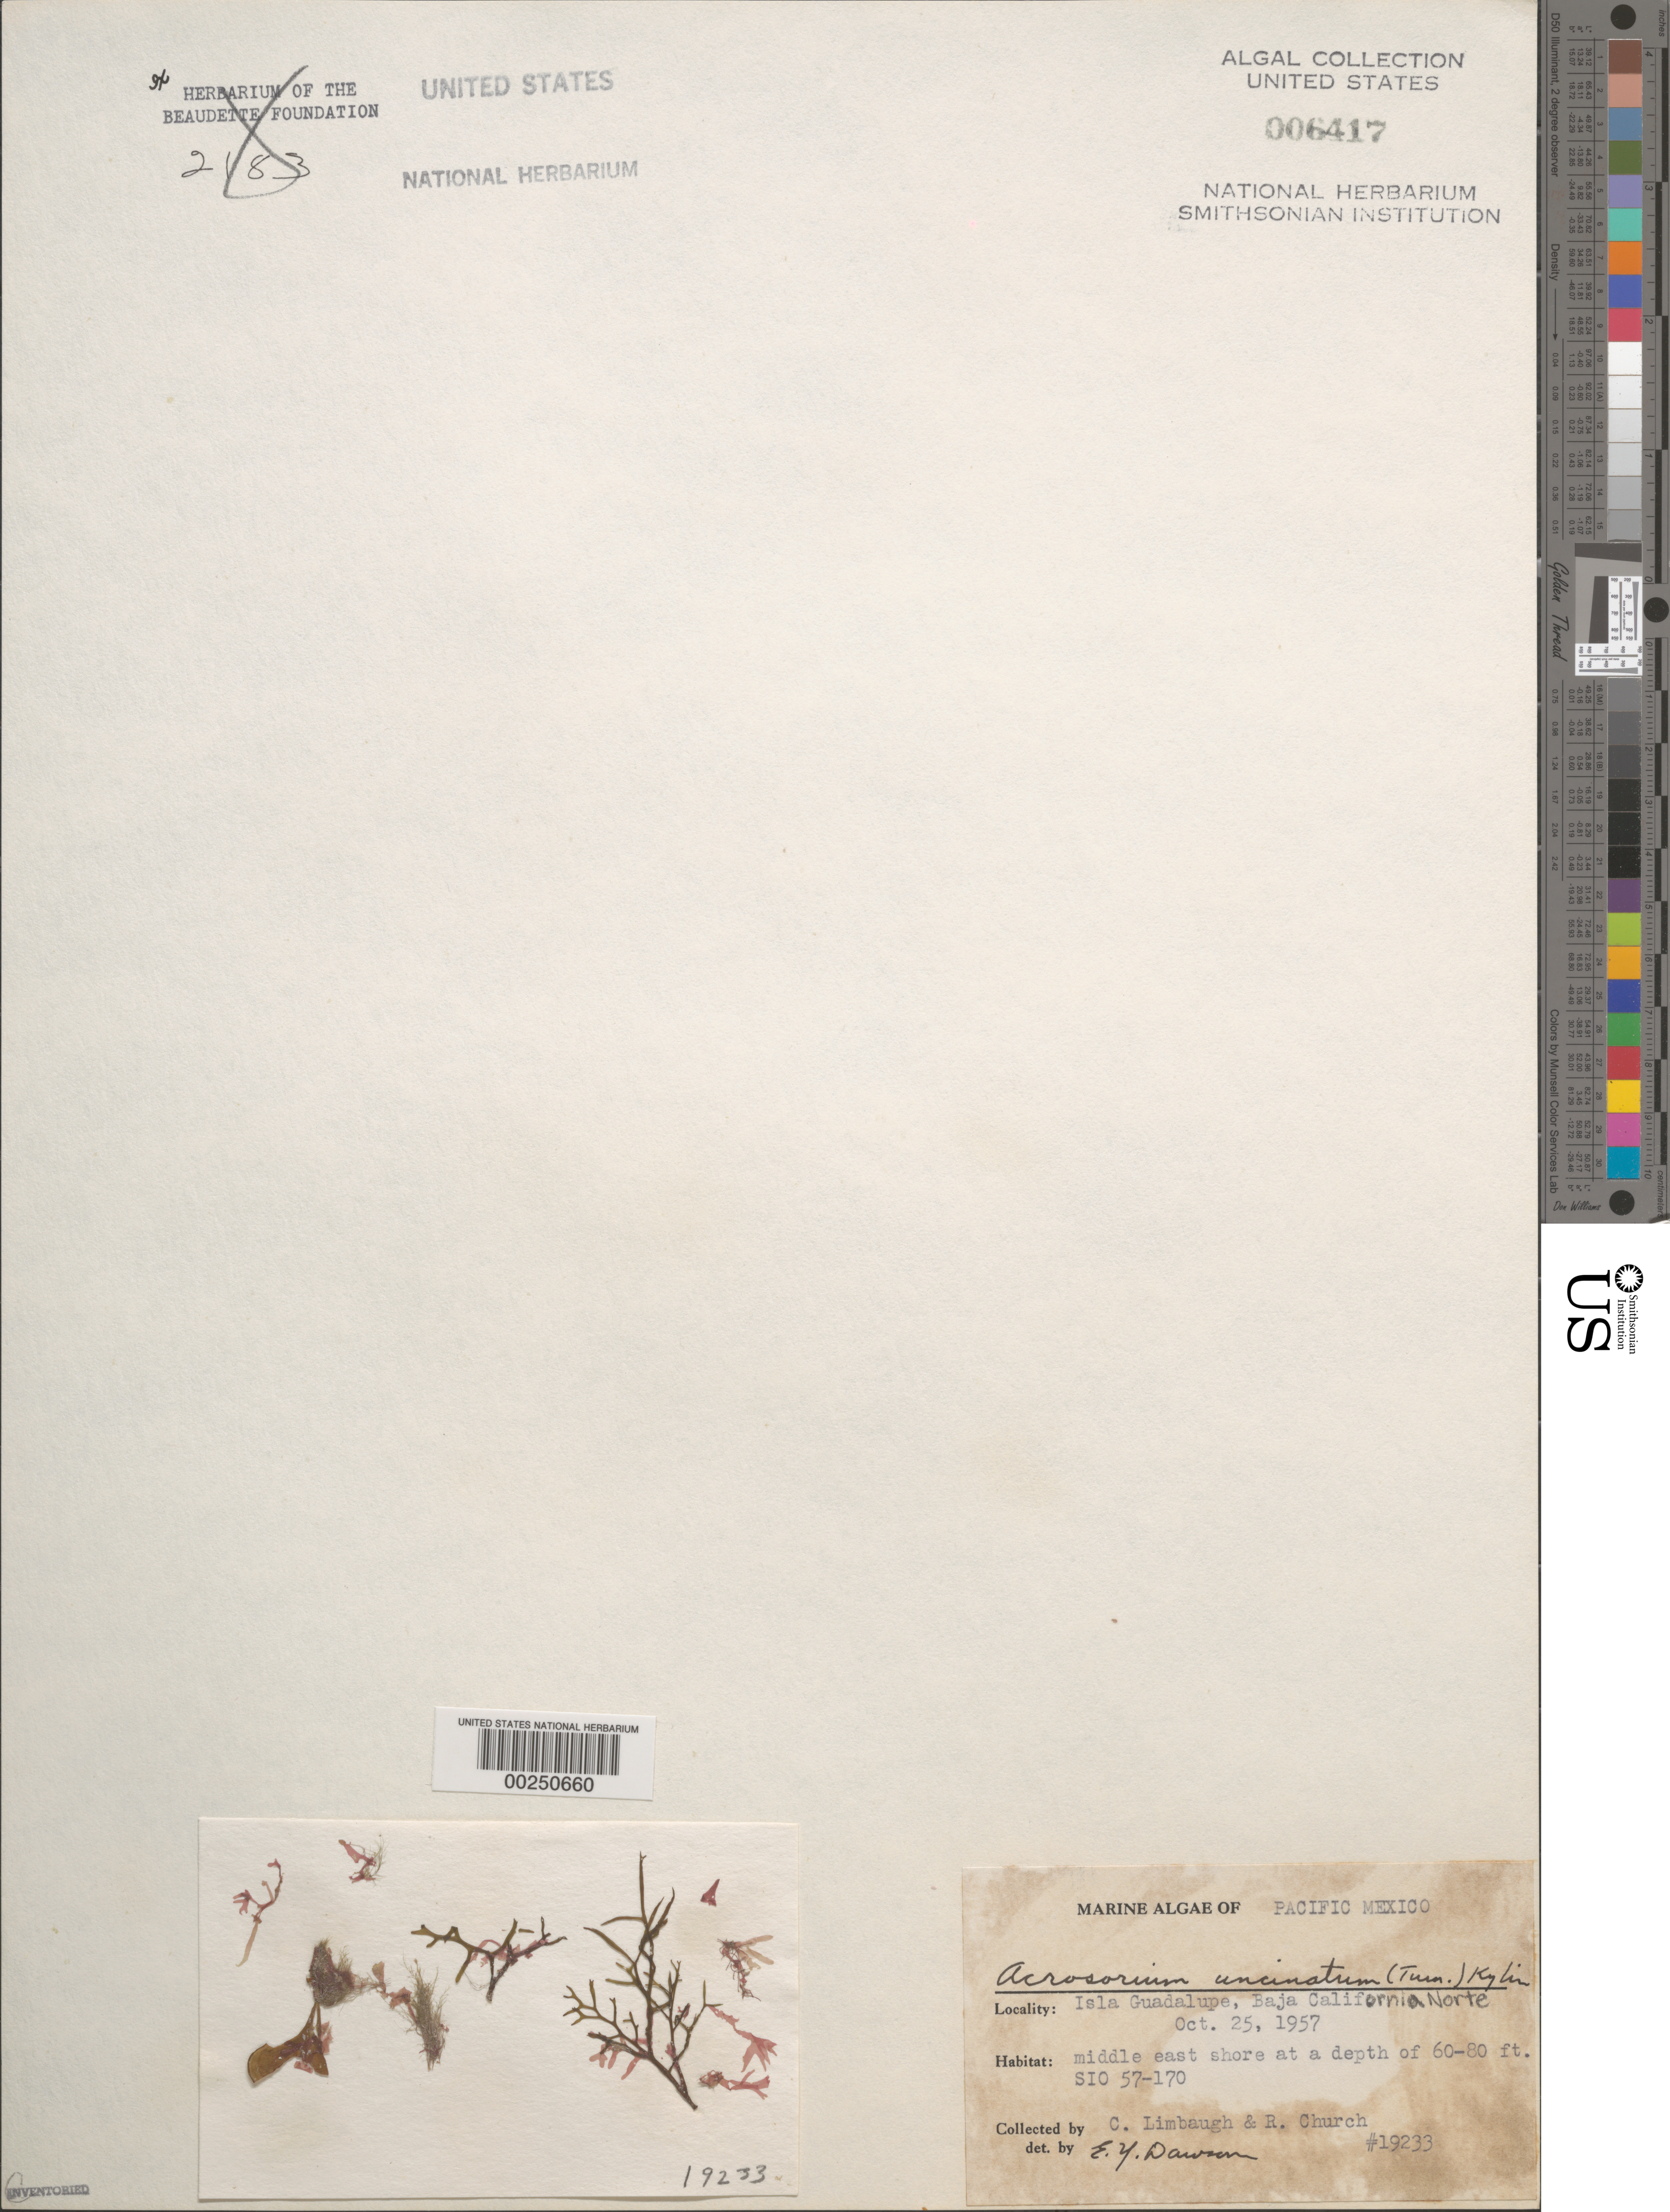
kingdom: Plantae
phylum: Rhodophyta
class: Florideophyceae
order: Ceramiales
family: Delesseriaceae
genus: Cryptopleura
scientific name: Cryptopleura ramosa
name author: (Huds.) L.M. Newton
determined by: Algae name updating Project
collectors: C. Limbaugh & R. Church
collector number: EYD 19233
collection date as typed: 25 Oct 1957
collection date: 1957-10-25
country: Mexico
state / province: Baja California Norte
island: Isla Guadalupe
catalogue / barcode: US 6417